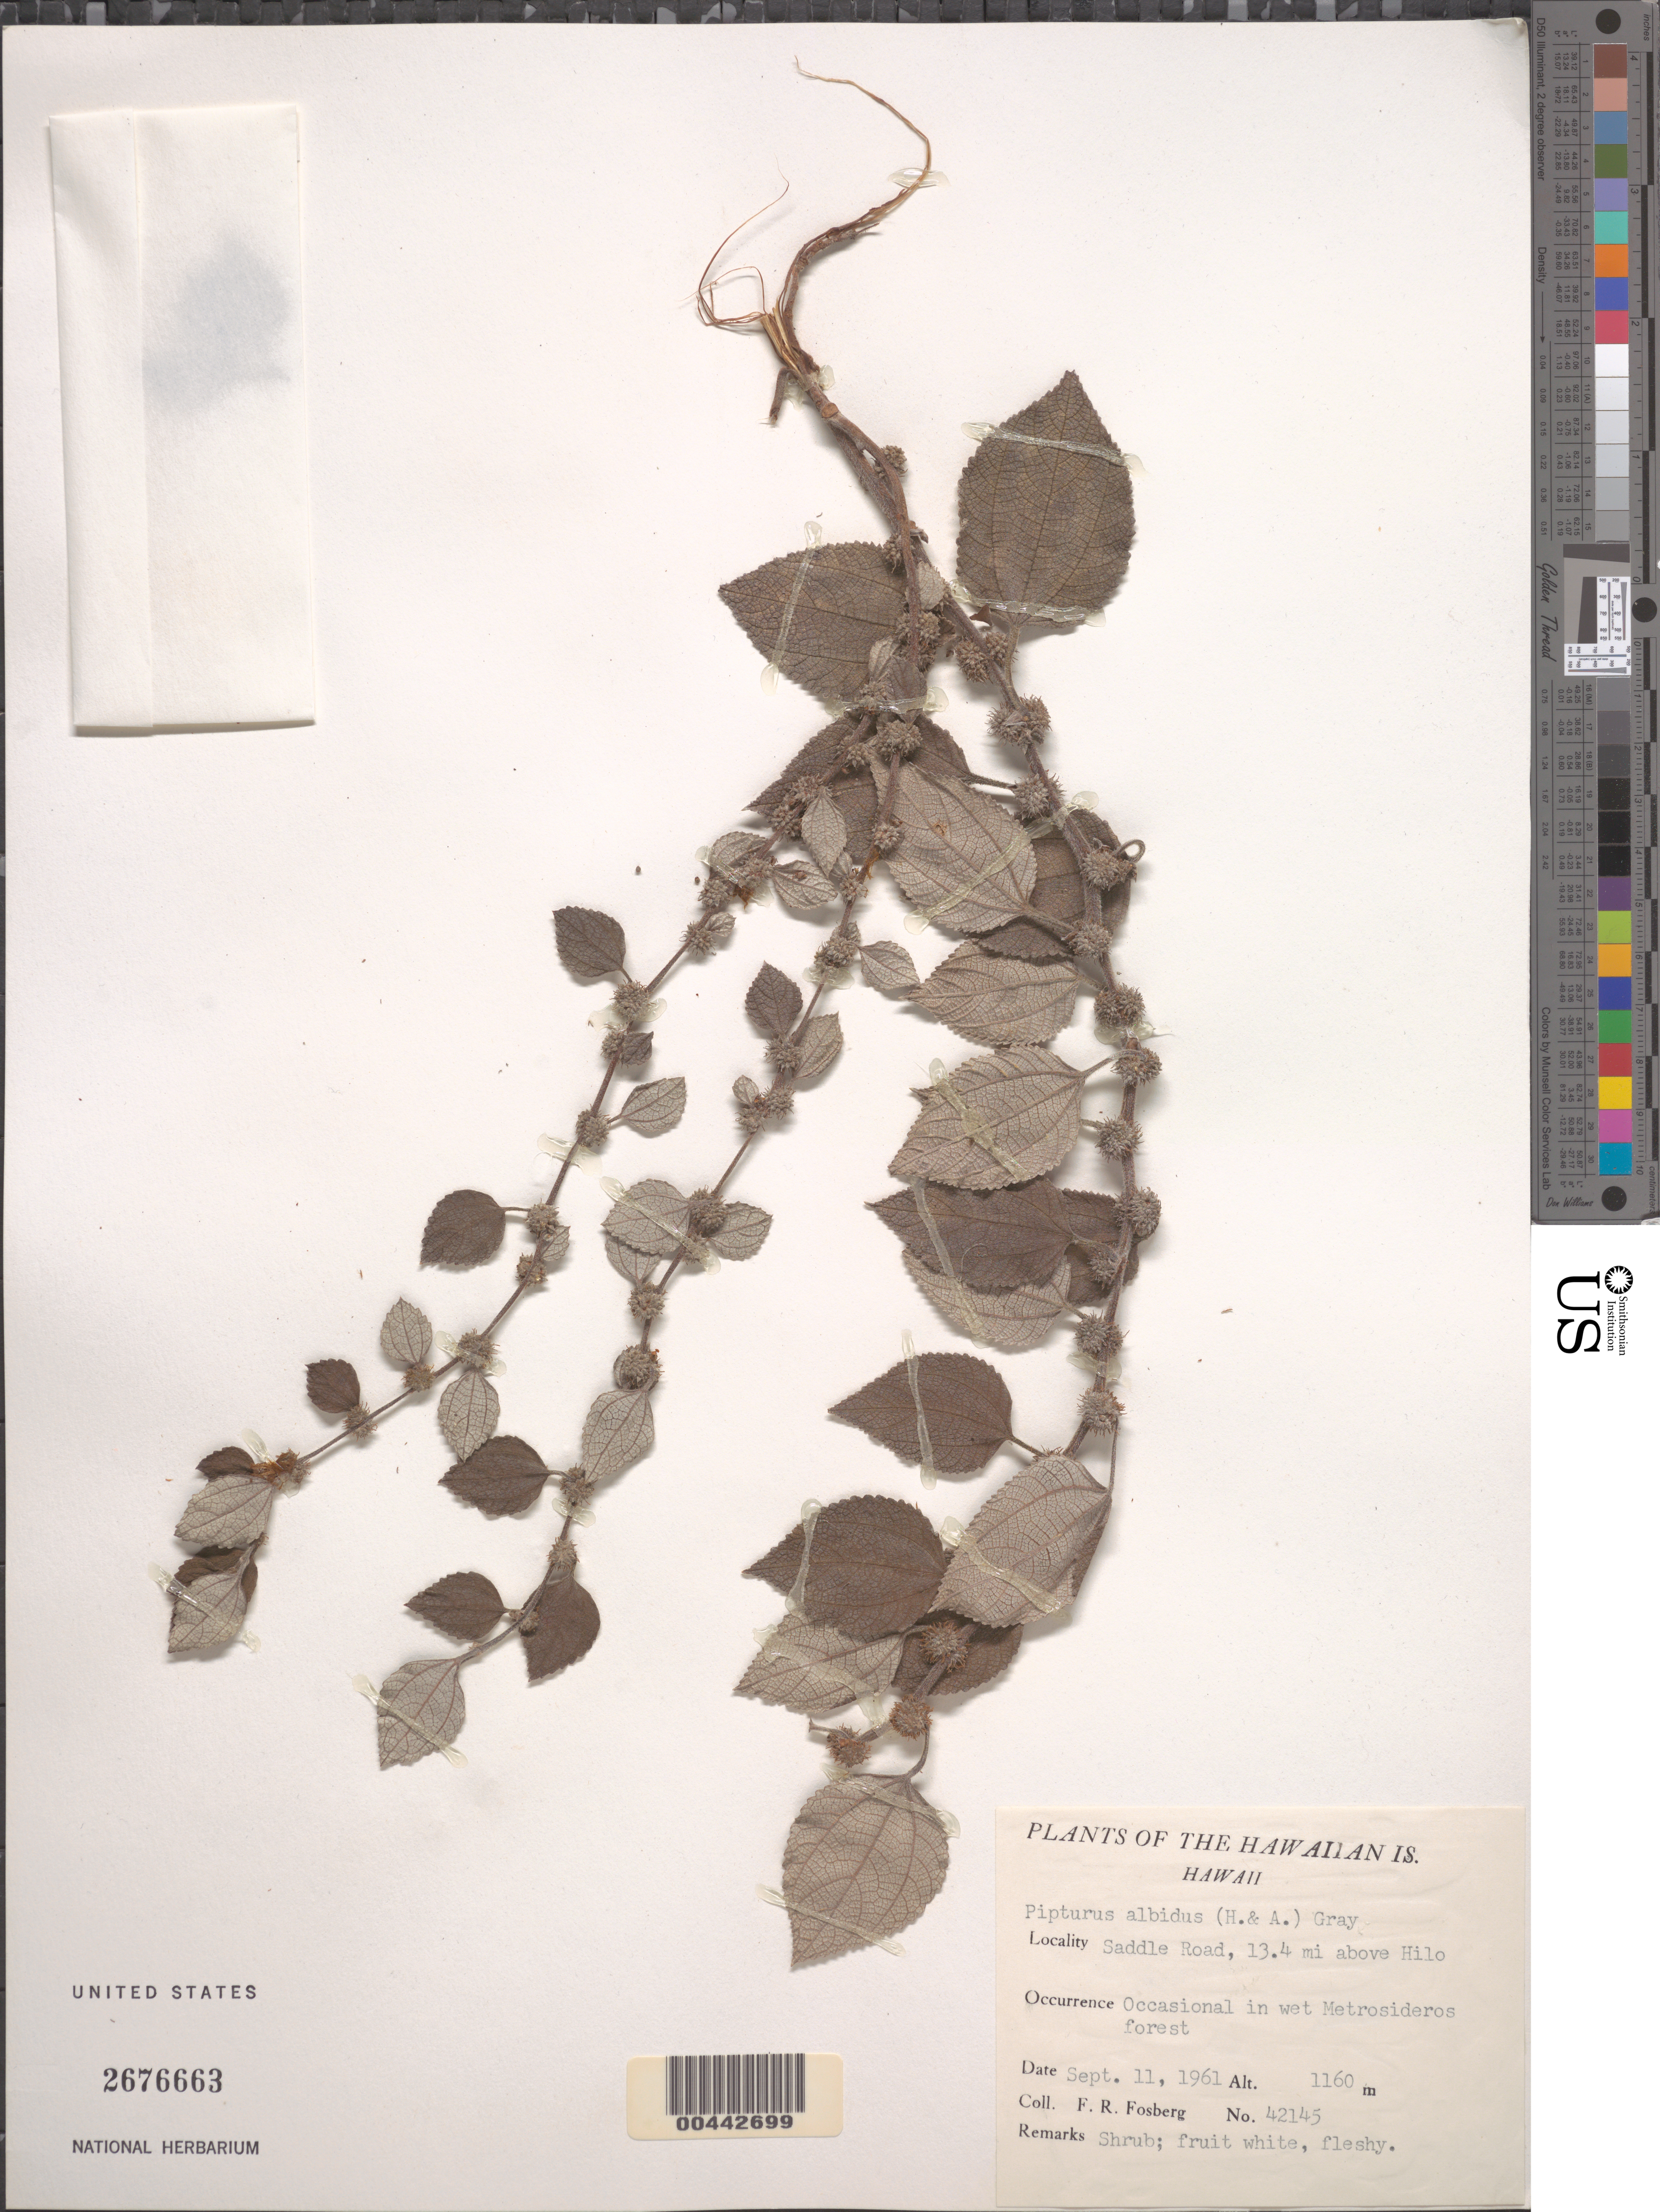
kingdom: Plantae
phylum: Tracheophyta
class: Magnoliopsida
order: Rosales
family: Urticaceae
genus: Pipturus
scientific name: Pipturus albidus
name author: (Hook. & Arn.) A. Gray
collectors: F. R. Fosberg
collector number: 42145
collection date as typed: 11 Sep 1961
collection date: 1961-09-11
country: United States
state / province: Hawaii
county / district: Hawaii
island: Hawaii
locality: Saddle Rd, 13.4 mi above Hilo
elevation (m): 1160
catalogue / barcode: US 2676663